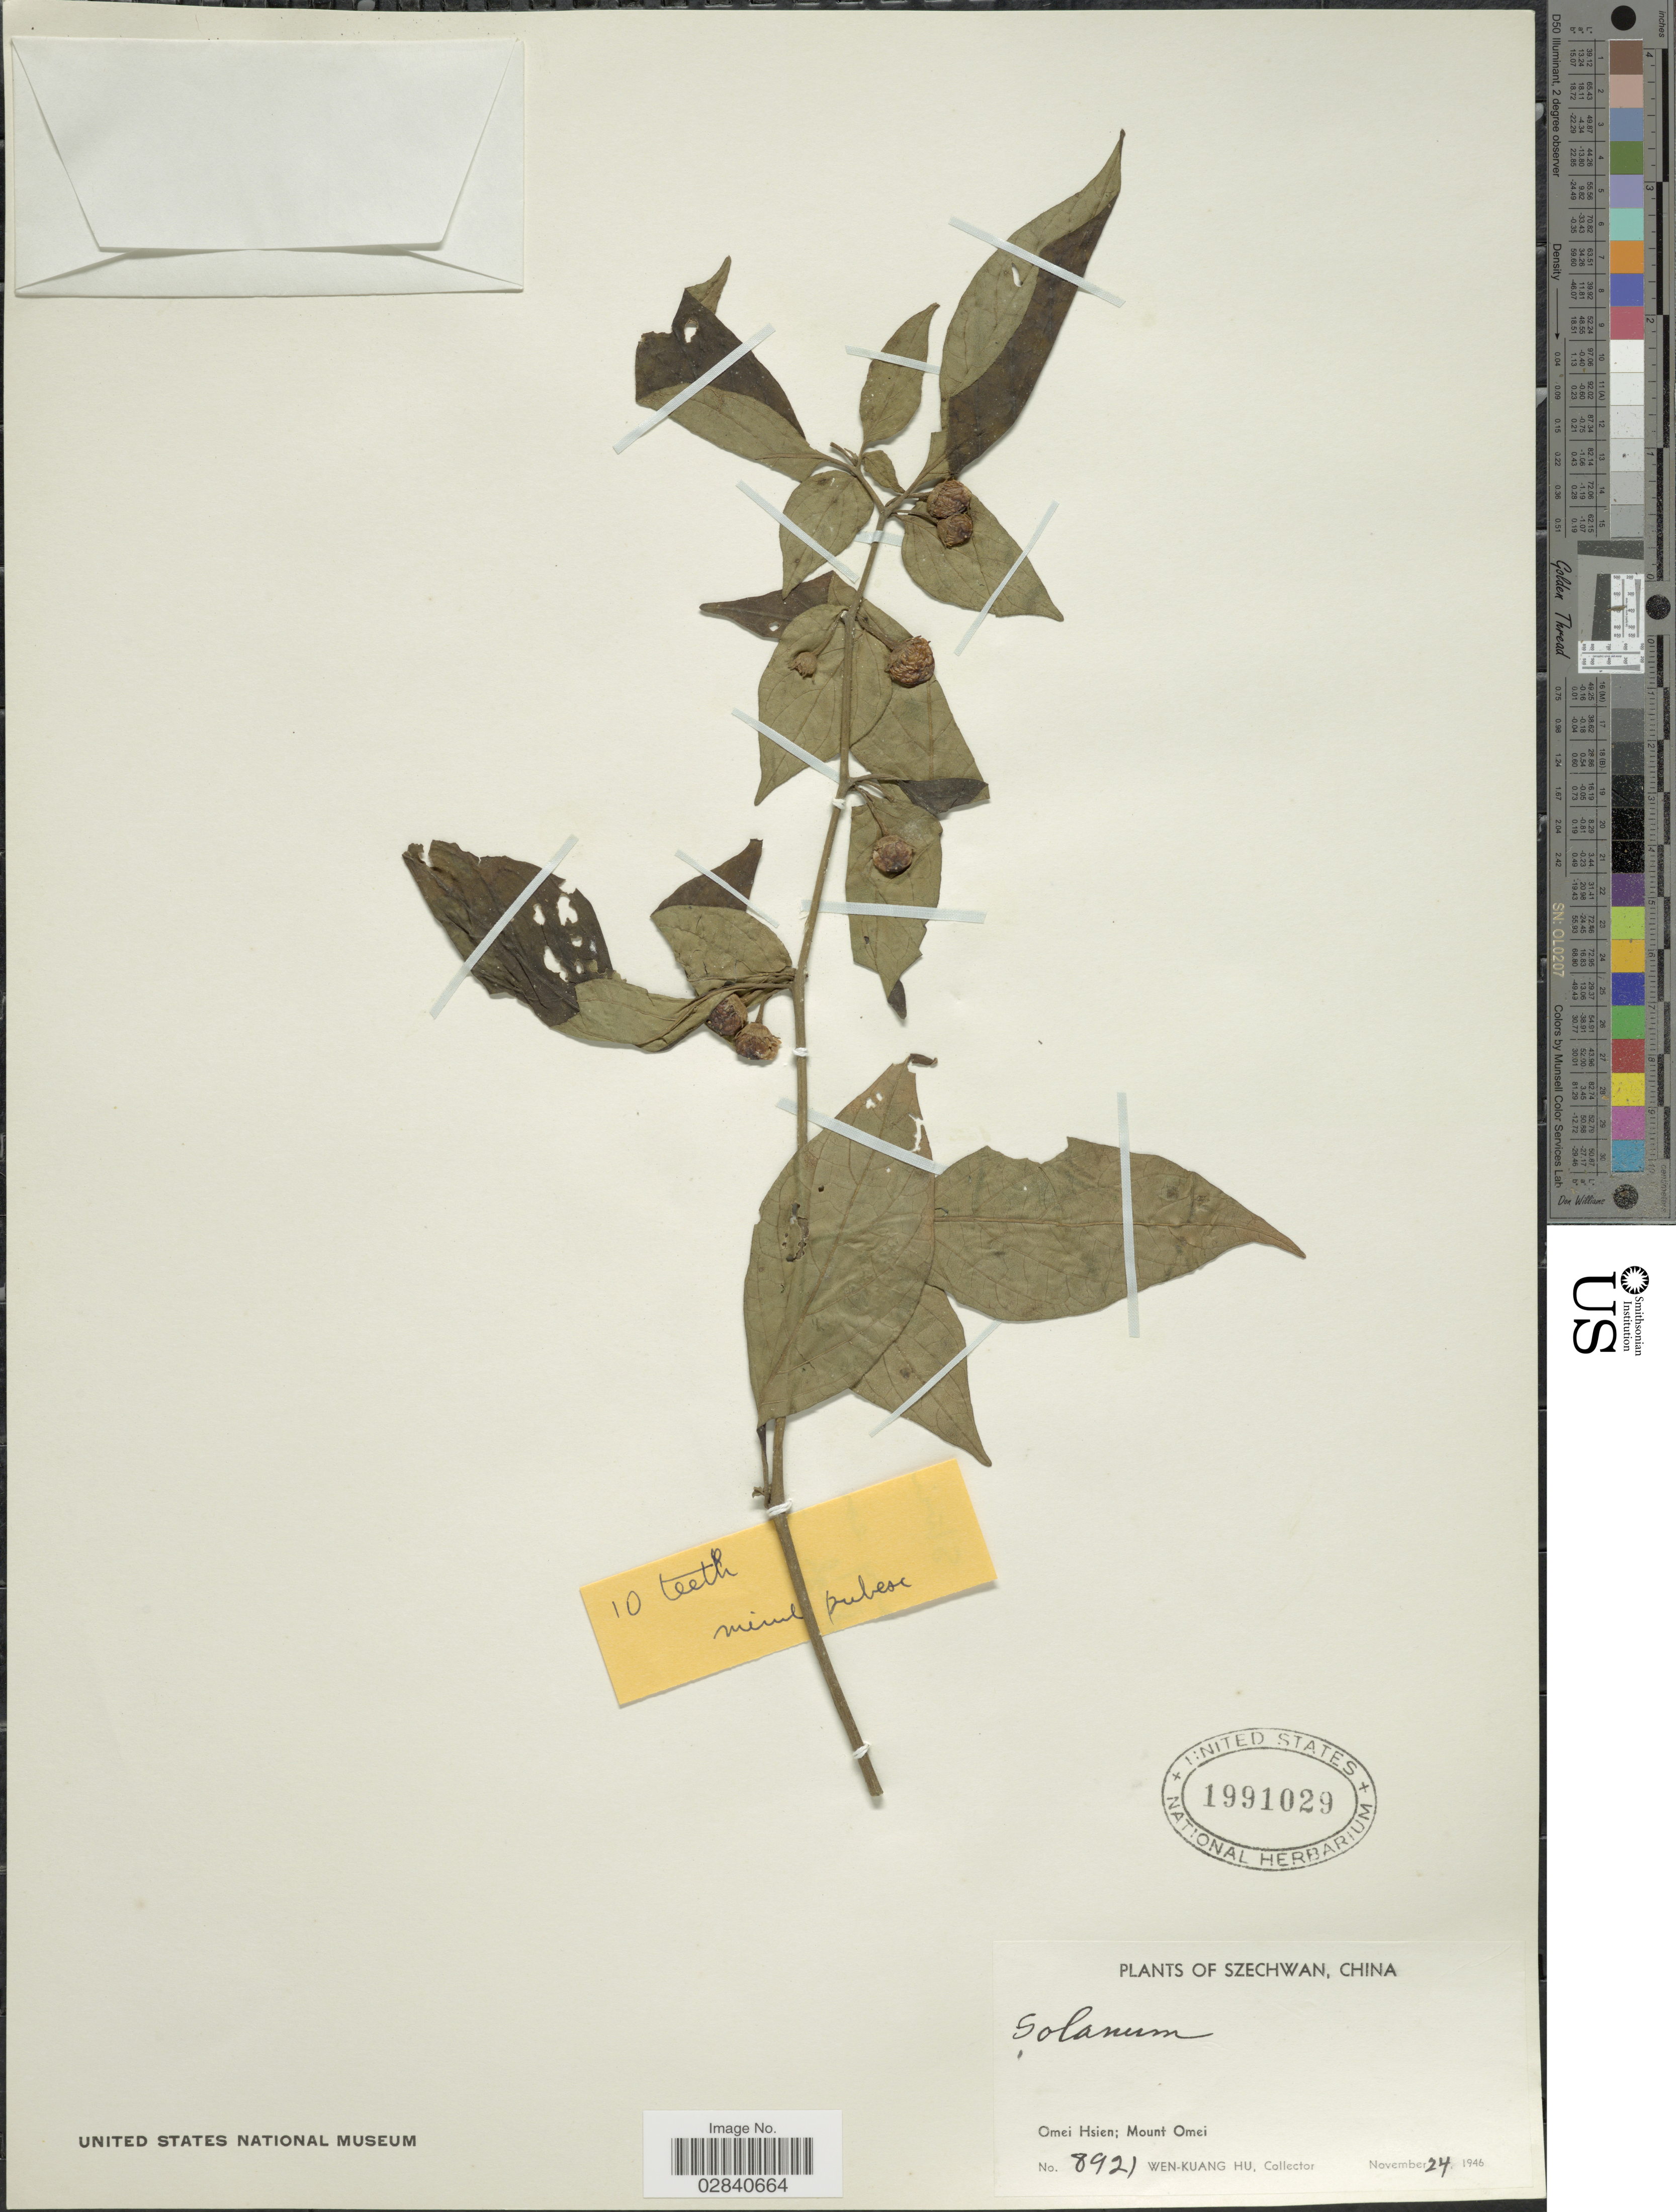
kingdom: Plantae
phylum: Tracheophyta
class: Magnoliopsida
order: Solanales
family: Solanaceae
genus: Lycianthes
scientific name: Lycianthes biflora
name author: (Lour.) Bitter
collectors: W. K. Hu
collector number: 8921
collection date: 1946-11-24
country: China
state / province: Sichuan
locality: Szechwan. Omei Hsien: Mount Omei.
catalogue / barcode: US 1991029